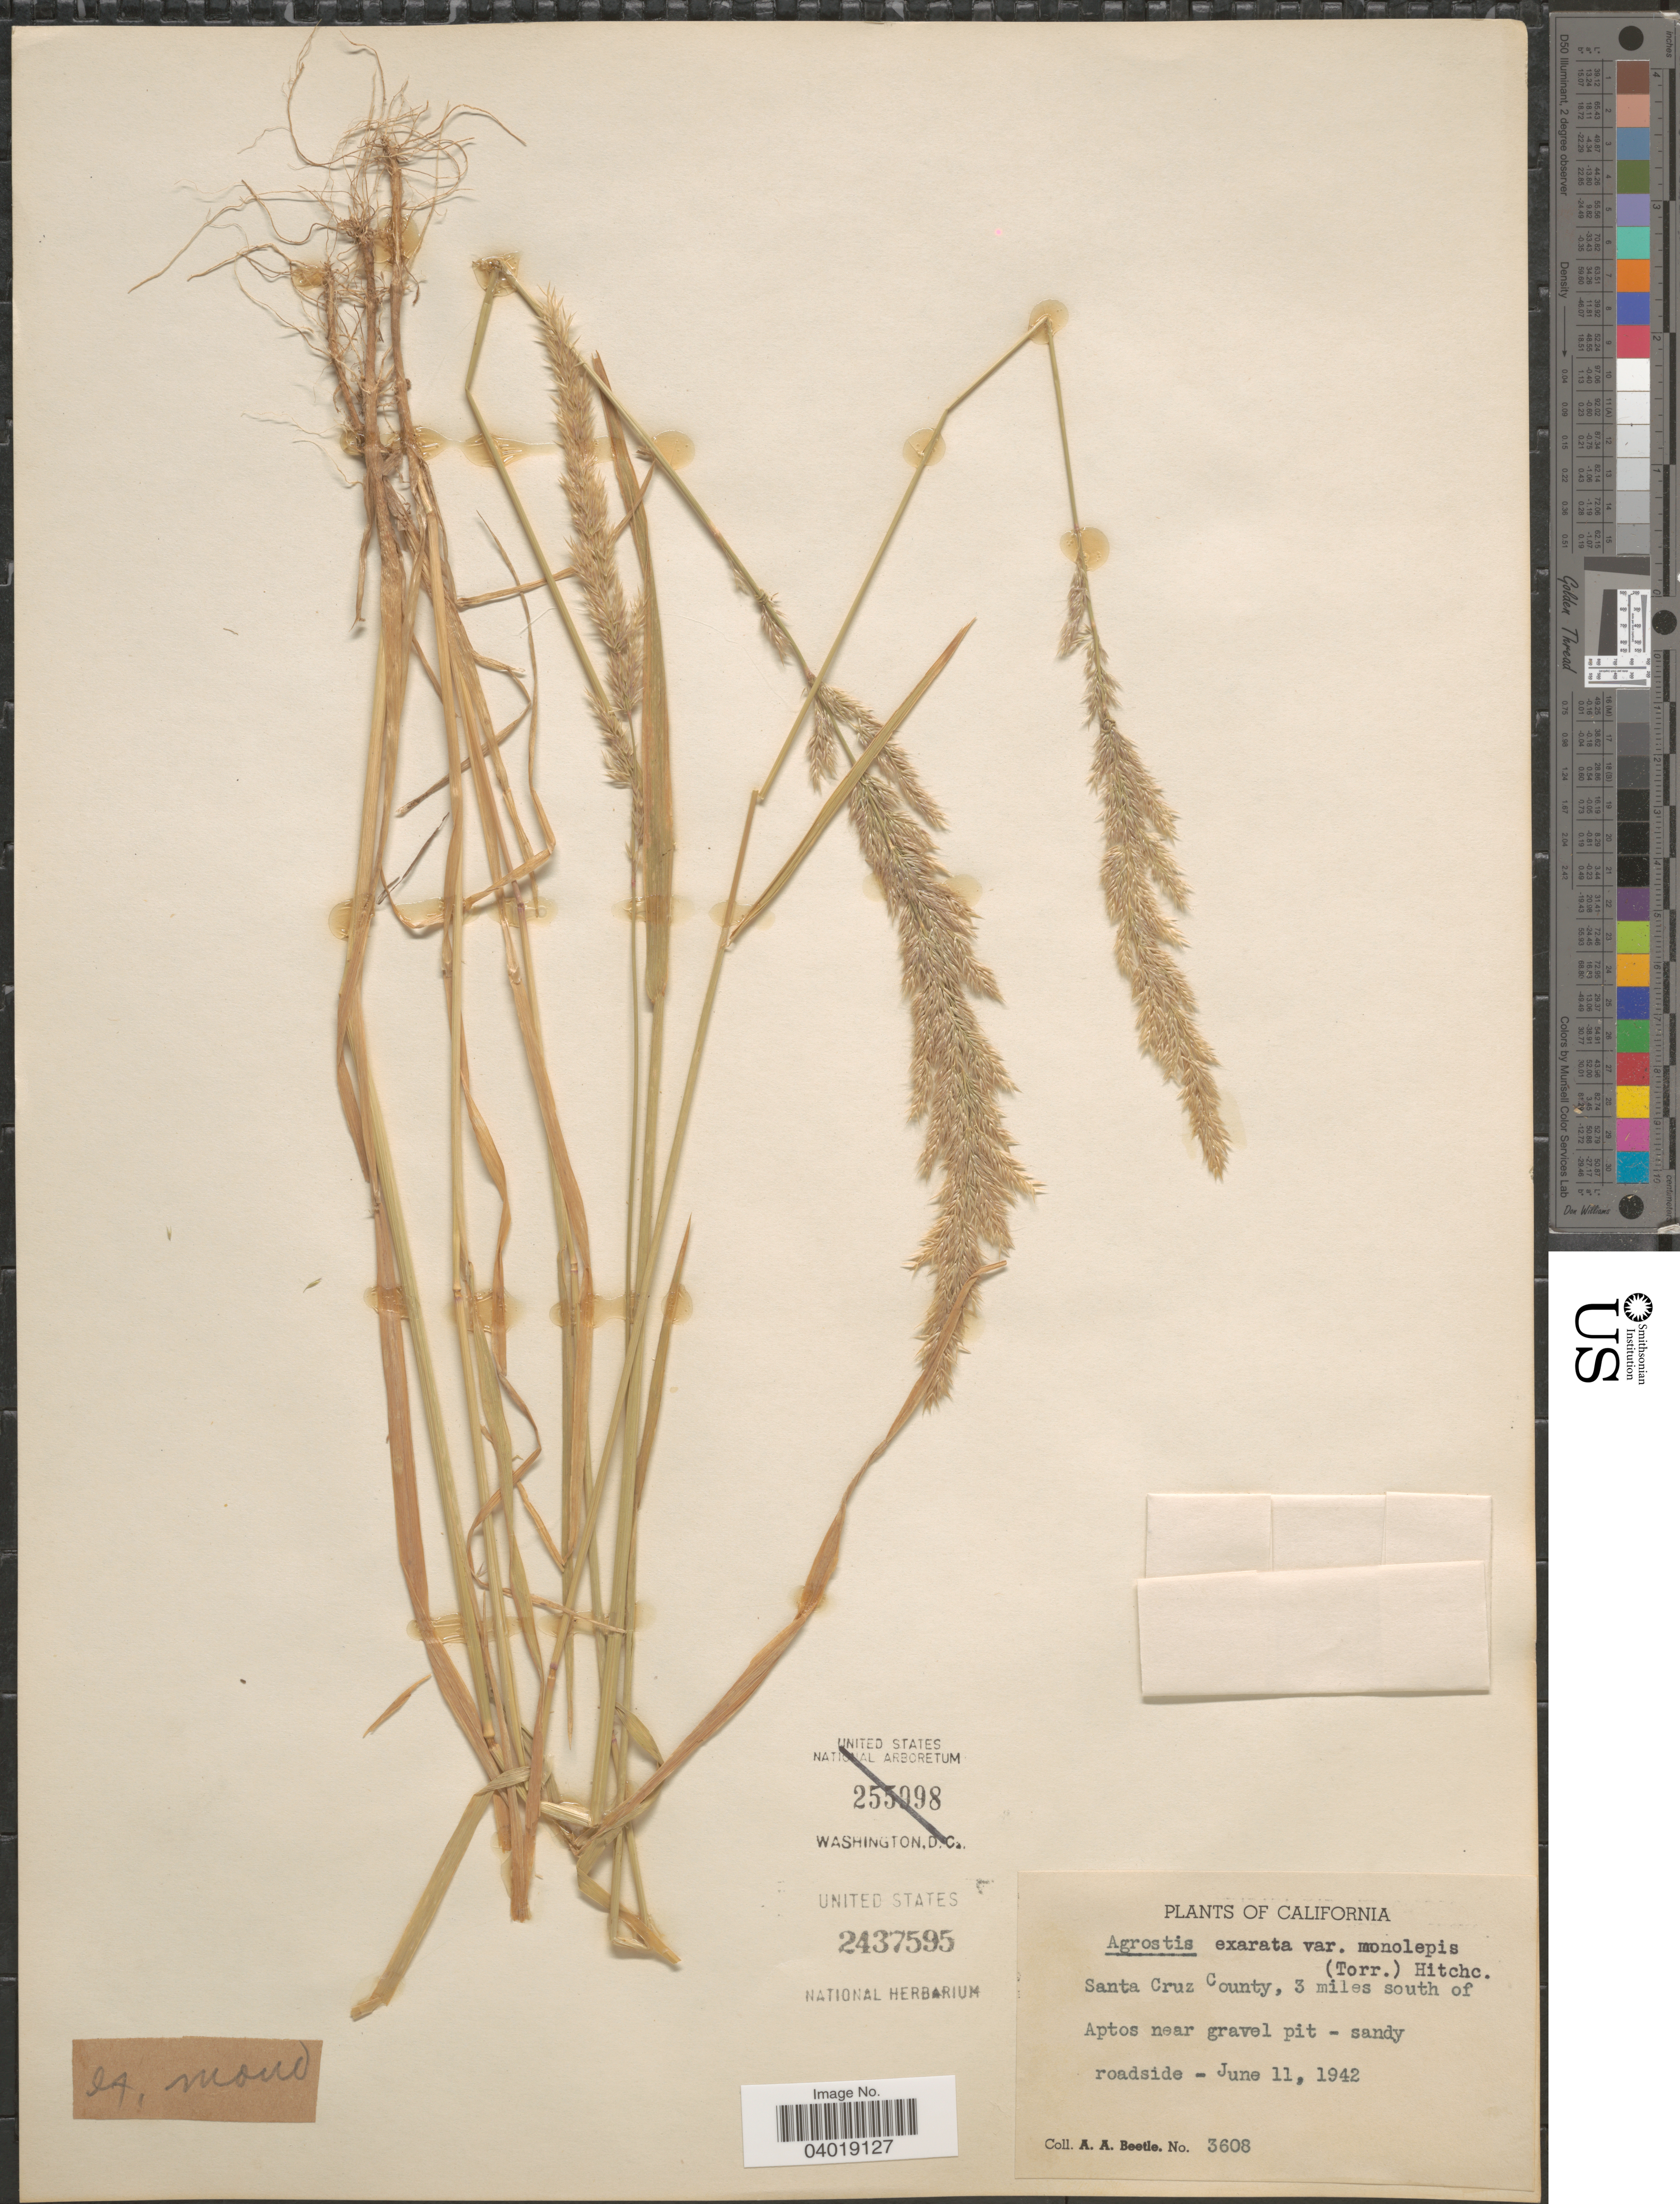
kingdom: Plantae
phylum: Tracheophyta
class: Liliopsida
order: Poales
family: Poaceae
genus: Agrostis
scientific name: Agrostis exarata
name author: Trin.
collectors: A. A. Beetle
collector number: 3608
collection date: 1942-06-11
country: United States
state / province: California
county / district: Santa Cruz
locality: Santa Cruz County, 3 miles south of Aptos near gravel pit.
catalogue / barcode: US 2437595